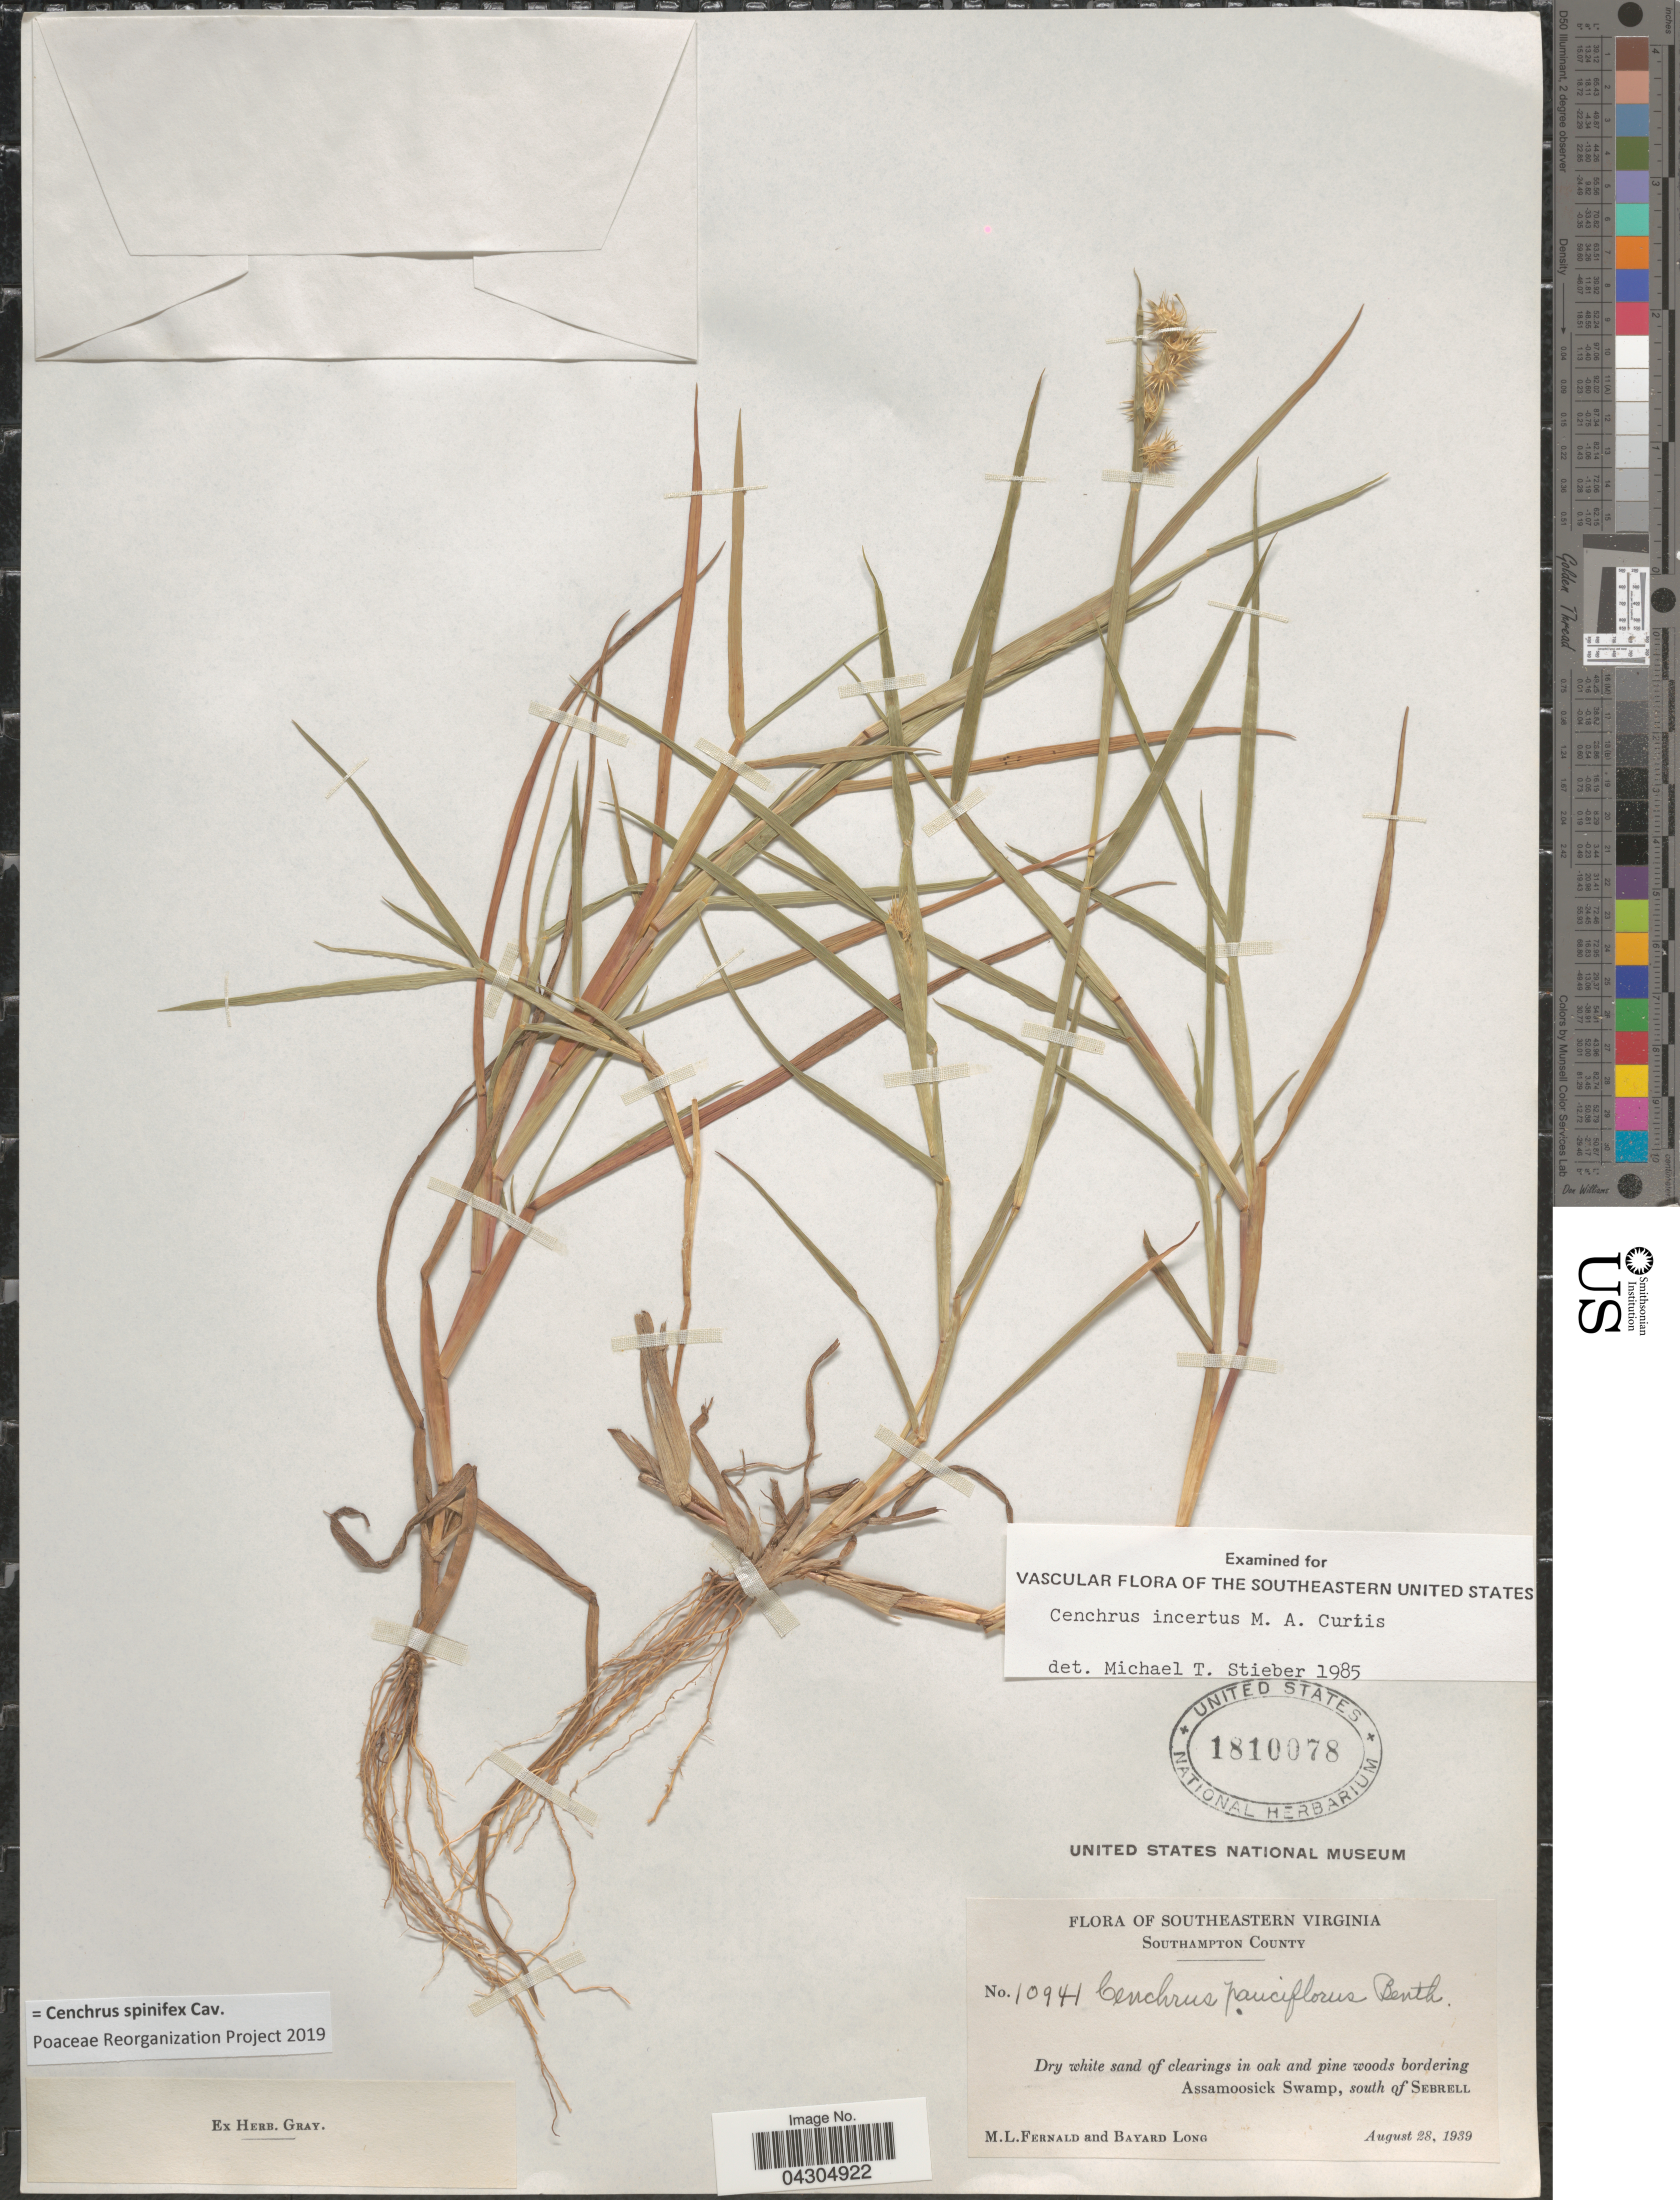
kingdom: Plantae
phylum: Tracheophyta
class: Liliopsida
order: Poales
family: Poaceae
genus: Cenchrus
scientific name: Cenchrus spinifex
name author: Cav.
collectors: M. L. Fernald & B. Long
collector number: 10941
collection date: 1939-08-28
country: United States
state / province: Virginia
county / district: Southampton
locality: Southeastern Virignia. Southampton County. Dry white sand of clearings in oak and pine woods bordering Assamoosick Swamp, south of Sebrell.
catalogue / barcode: US 1810078